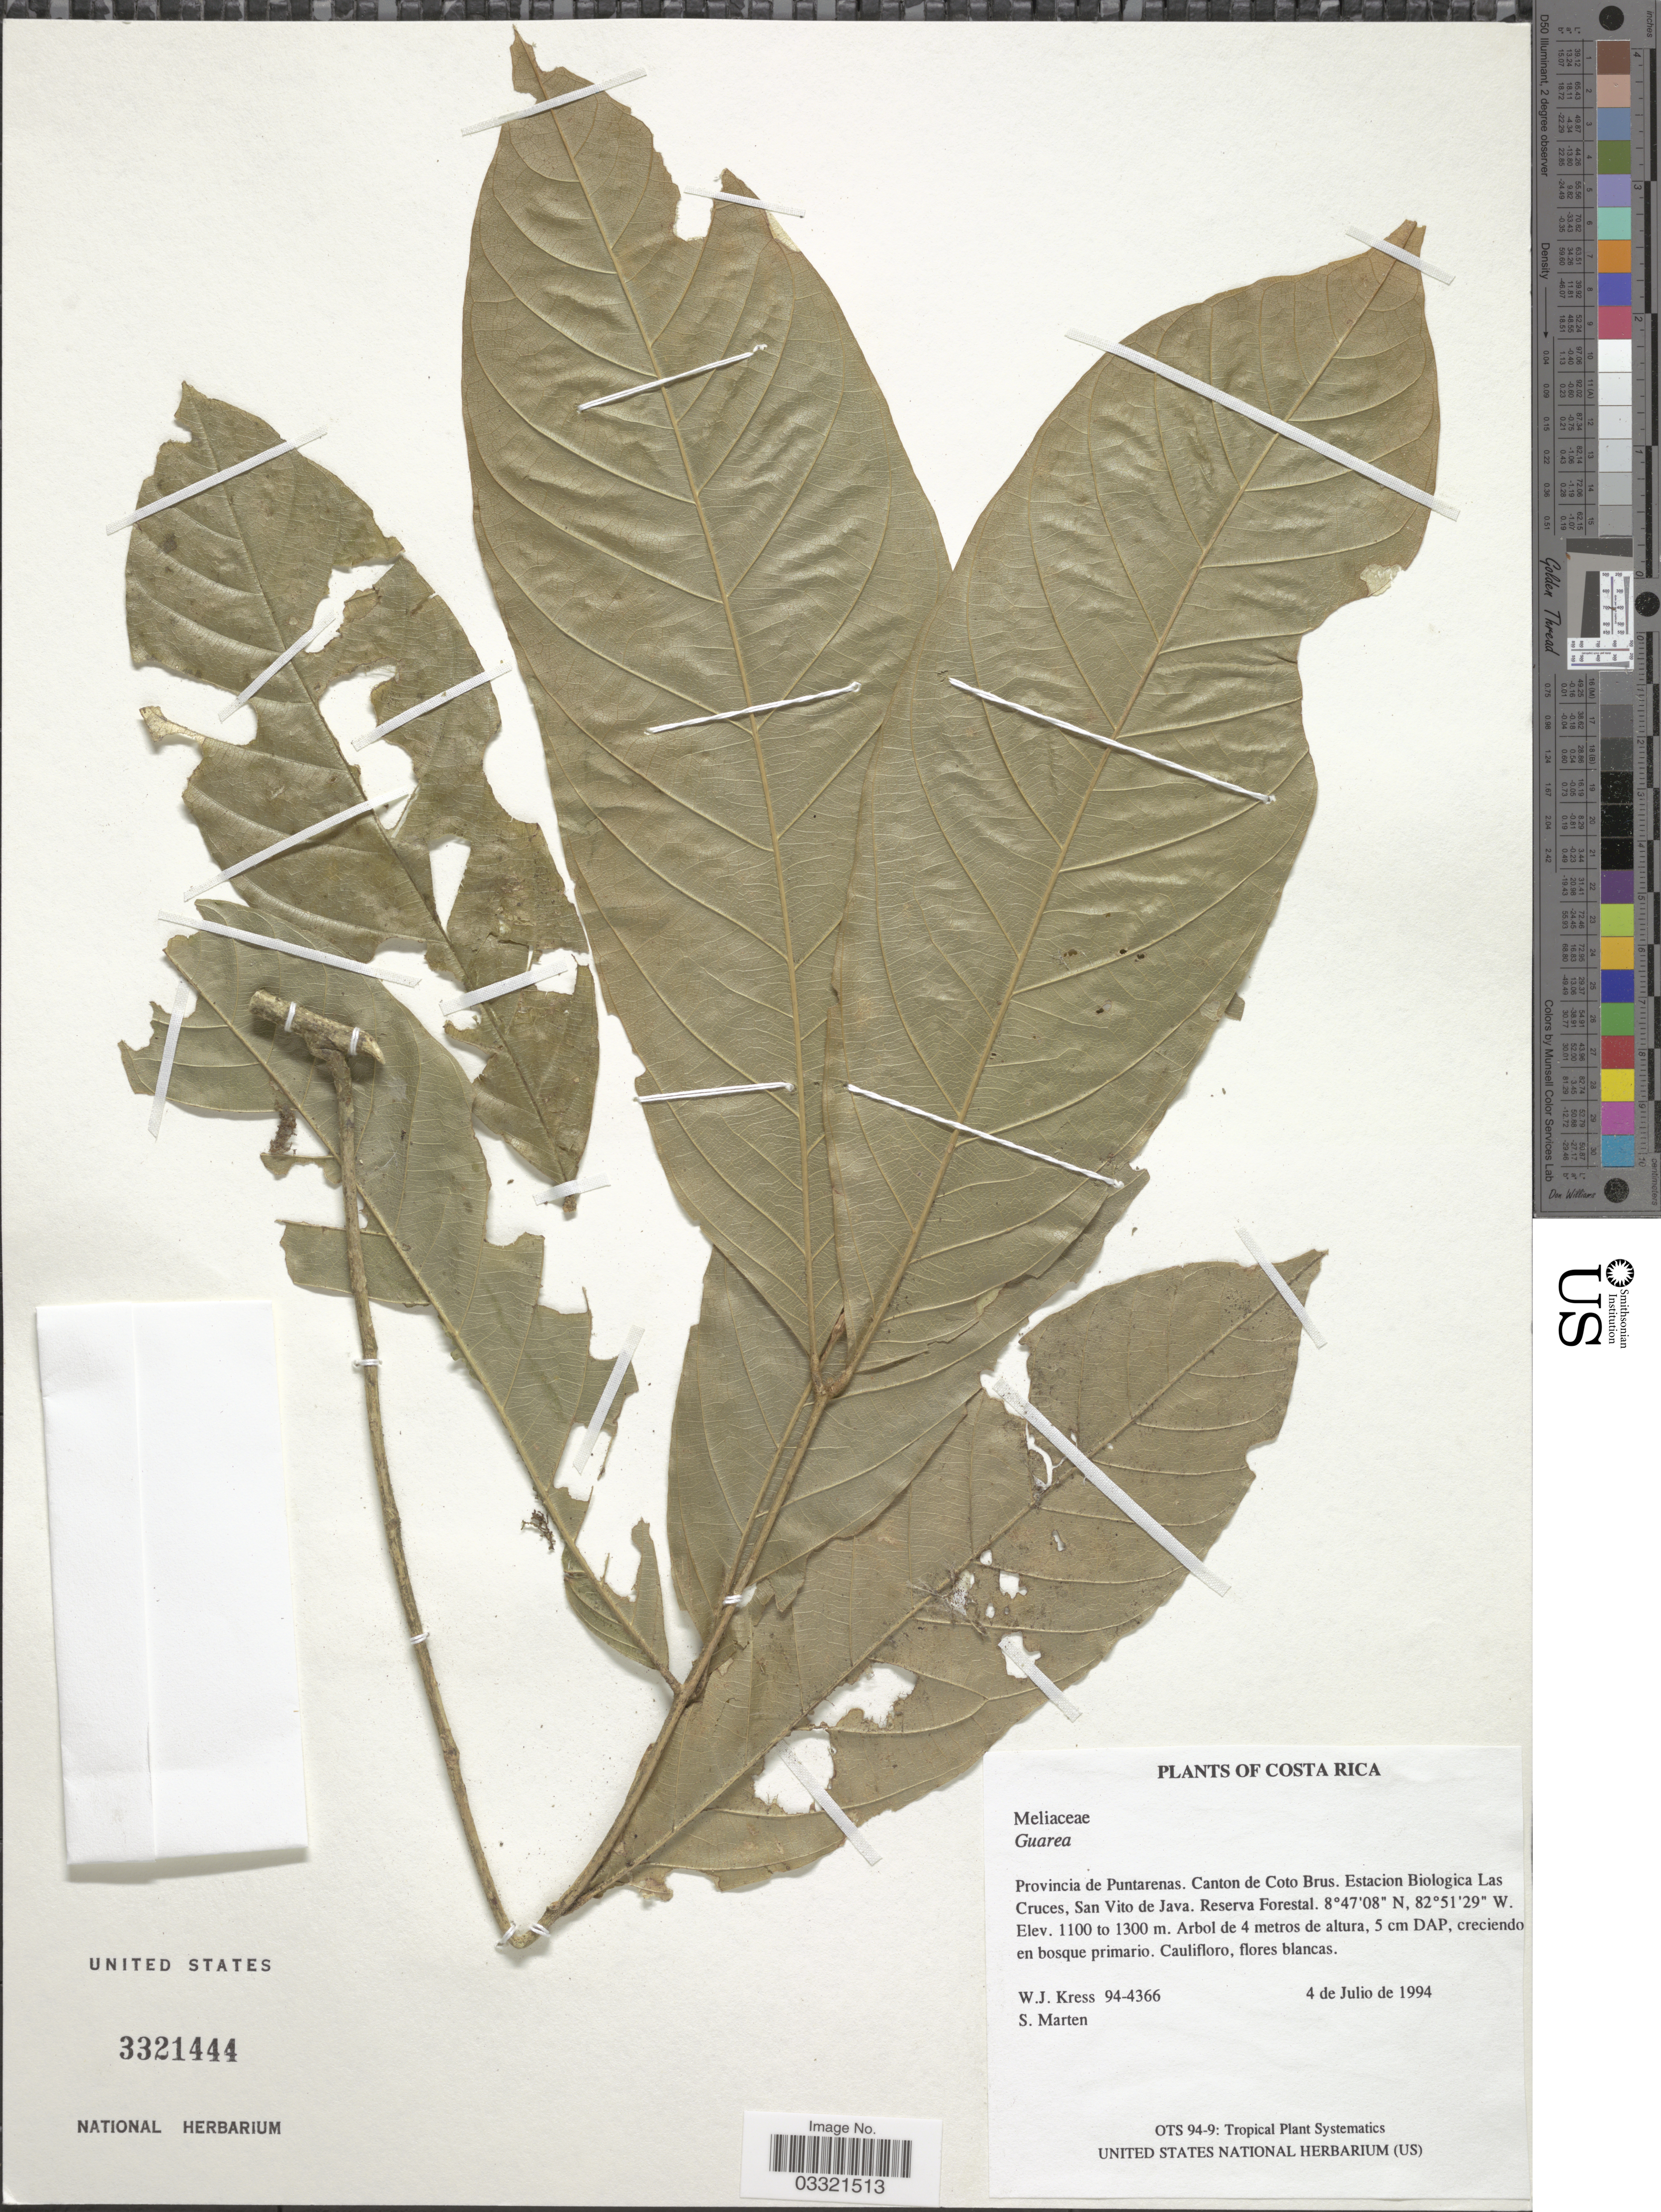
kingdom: Plantae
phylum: Tracheophyta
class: Magnoliopsida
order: Sapindales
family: Meliaceae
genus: Guarea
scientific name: Guarea sp.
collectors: W. J. Kress & S. Marten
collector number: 94-4366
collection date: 1994-07-04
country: Costa Rica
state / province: Puntarenas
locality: Canton de Coto Brus. Estacion Biologica Las Cruces, San Vito de Java. Reserva Forestal.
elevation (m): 1100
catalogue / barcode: US 3321444